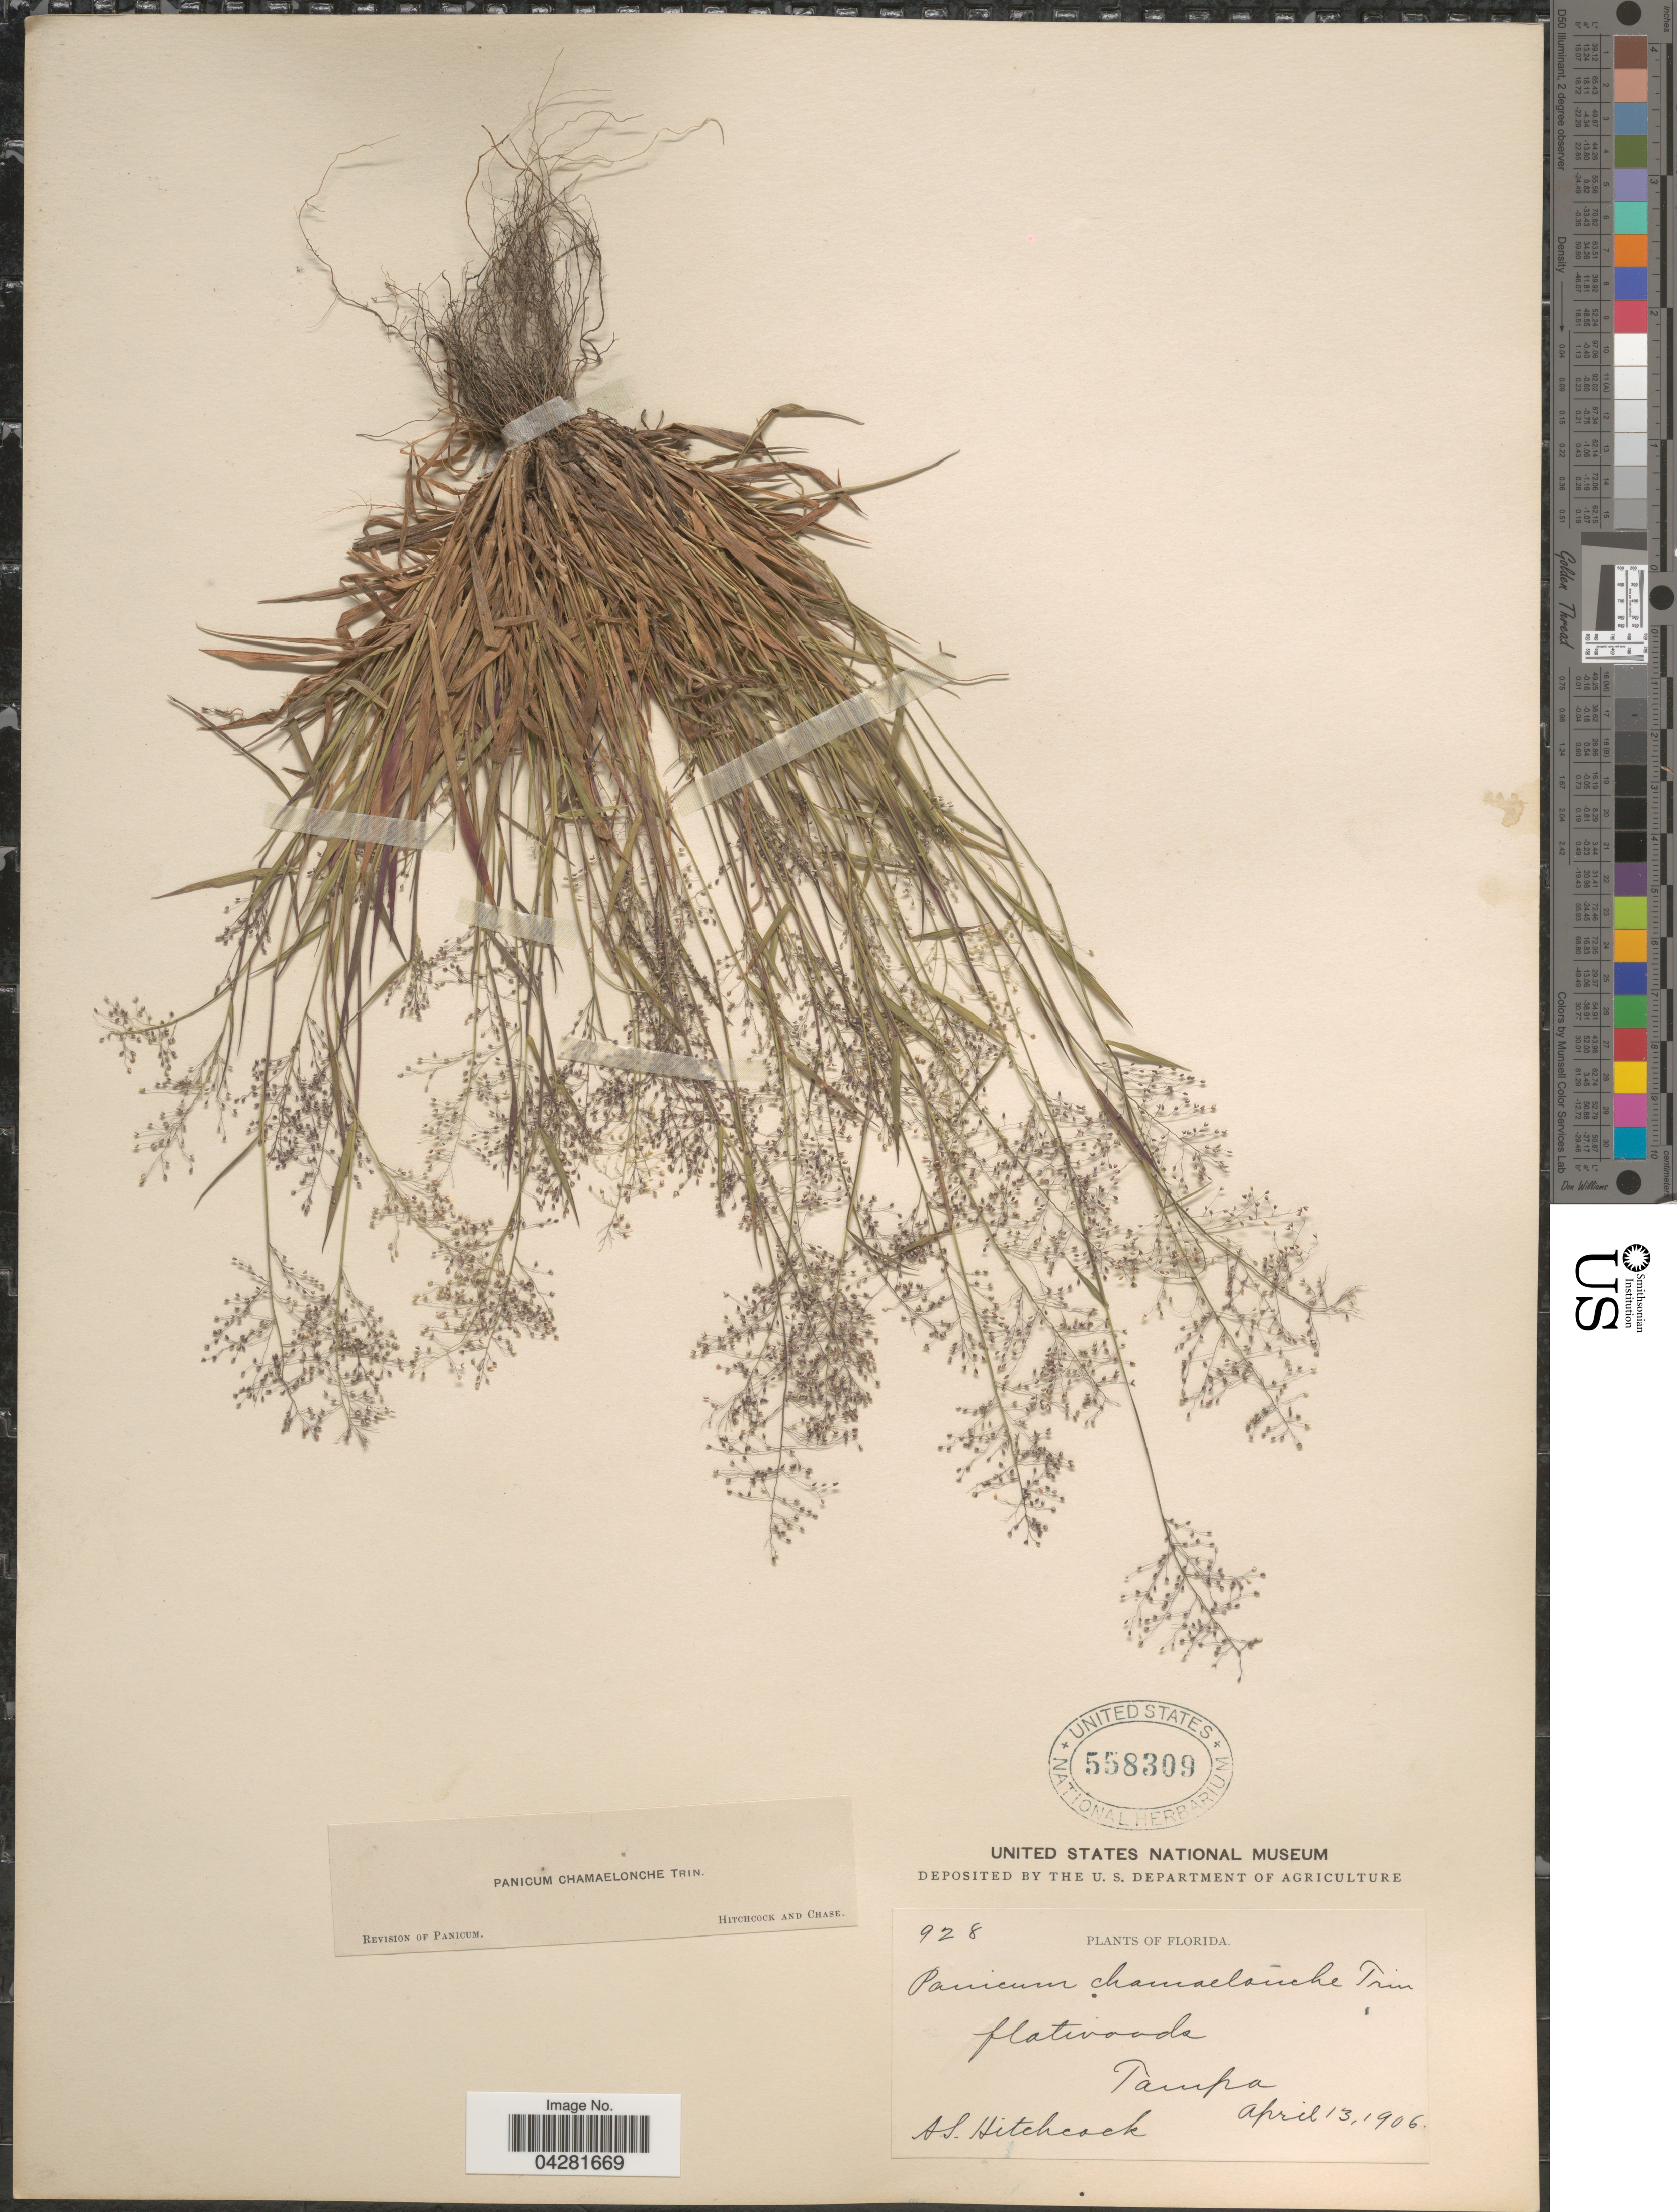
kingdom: Plantae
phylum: Tracheophyta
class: Liliopsida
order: Poales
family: Poaceae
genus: Dichanthelium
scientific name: Dichanthelium ensifolium var. ensifolium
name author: (Baldwin ex Elliot) Gould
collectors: A. S. Hitchcock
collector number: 928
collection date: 1906-04-13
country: United States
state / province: Florida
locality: Flatwoods, Tampa.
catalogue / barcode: US 558309